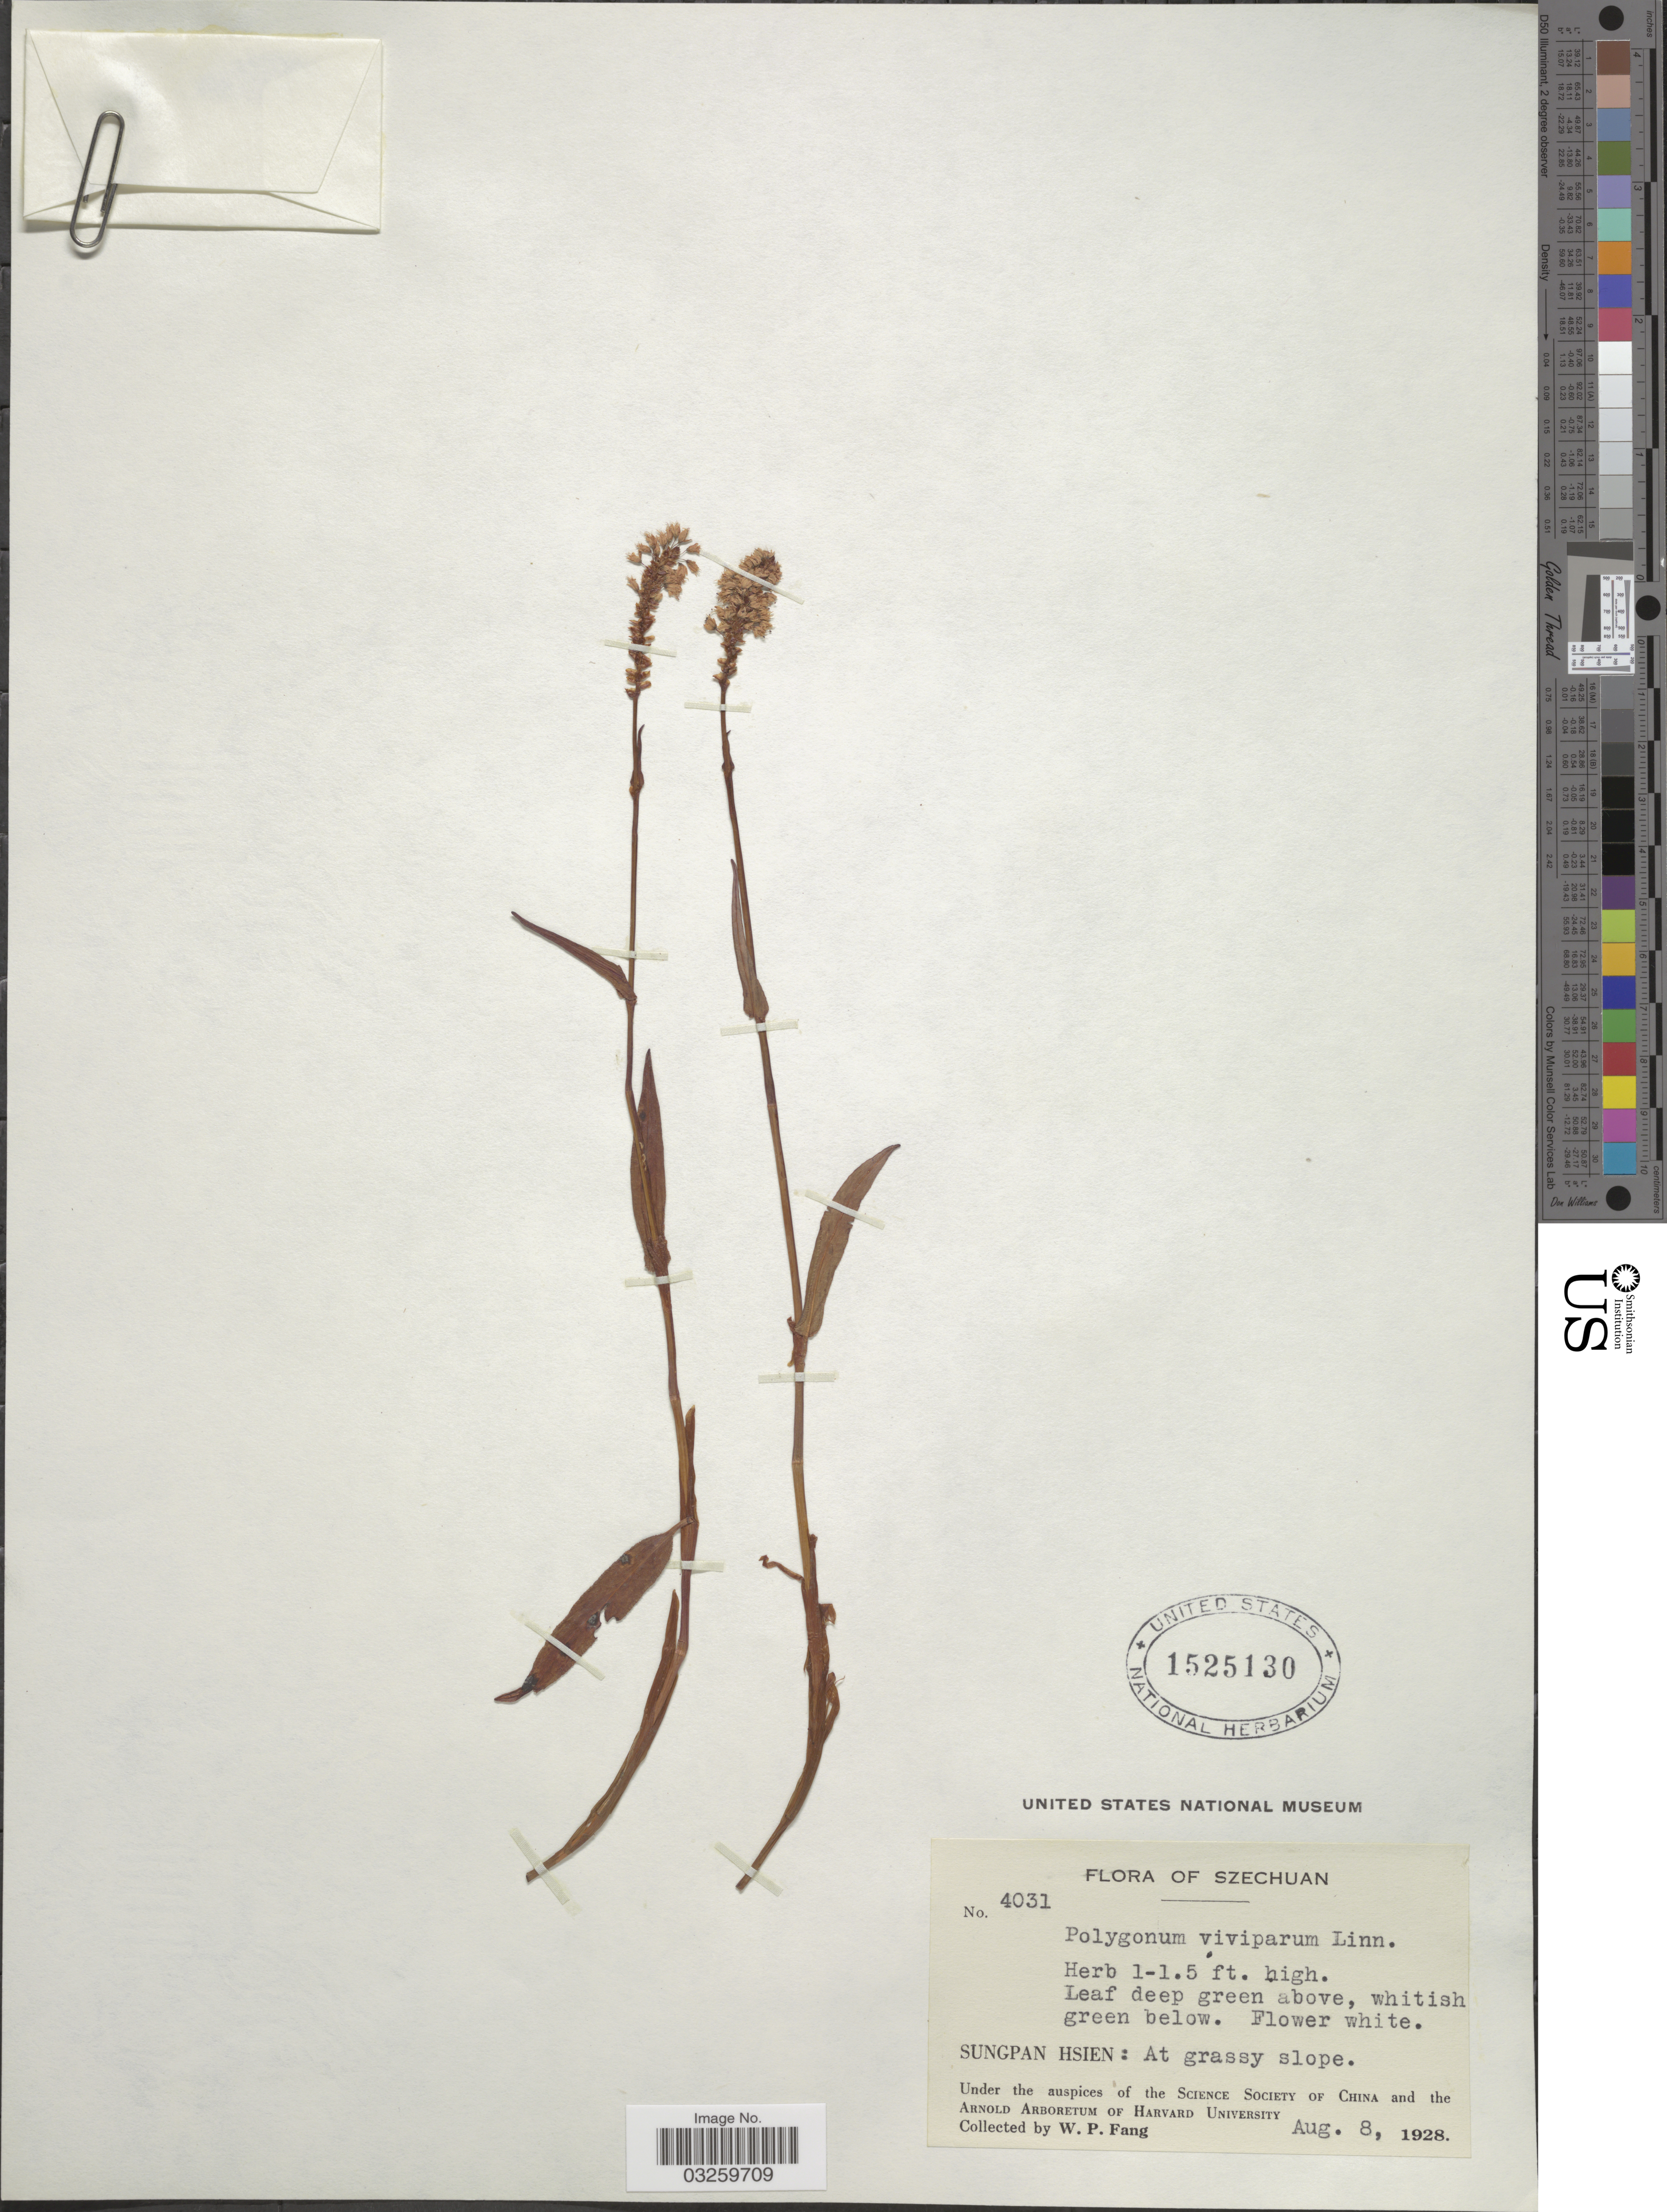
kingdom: Plantae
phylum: Tracheophyta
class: Magnoliopsida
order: Caryophyllales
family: Polygonaceae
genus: Bistorta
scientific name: Bistorta vivipara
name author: (L.) Delarbre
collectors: W. P. Fang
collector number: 4031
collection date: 1928-08-08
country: China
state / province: Sichuan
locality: Szechuan. Sungpan Hsien: At grassy slope.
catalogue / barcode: US 1525130